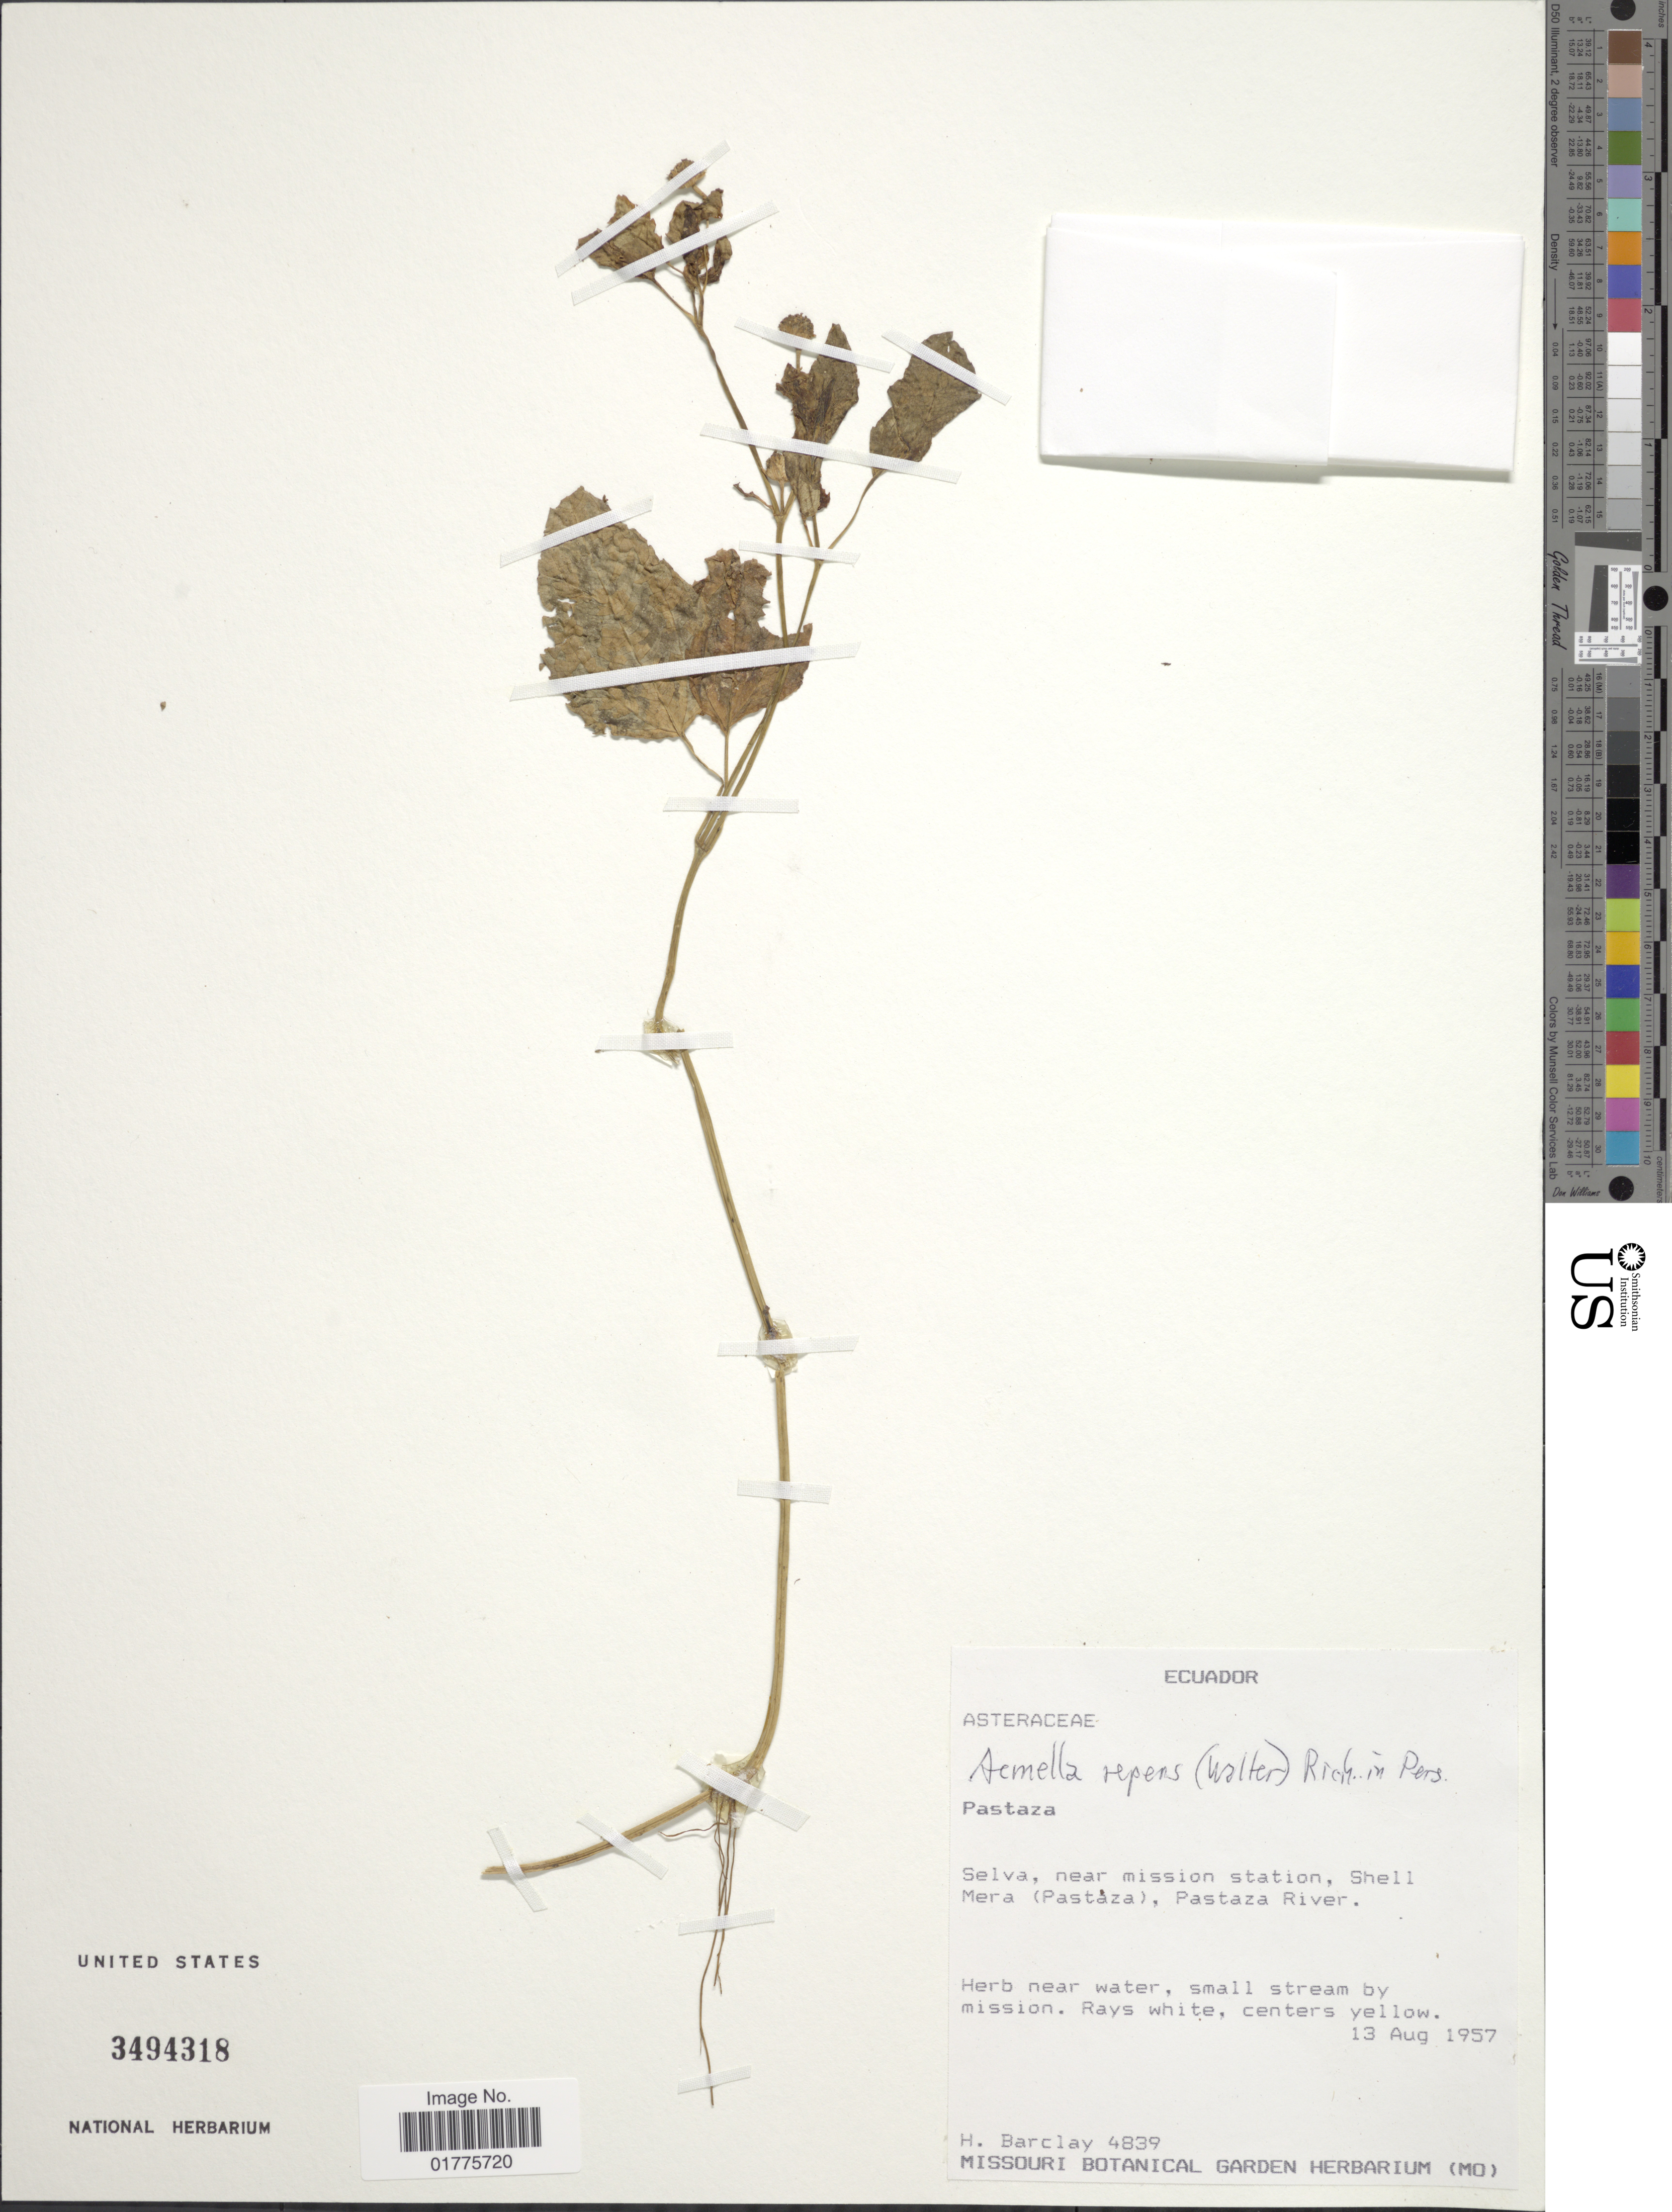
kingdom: Plantae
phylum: Tracheophyta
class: Magnoliopsida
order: Asterales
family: Asteraceae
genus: Acmella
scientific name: Acmella repens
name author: (Walter) Rich.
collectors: H. G. Barclay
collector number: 4839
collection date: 1957-08-13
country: Ecuador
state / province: Pastaza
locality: Selva, near mission station, Shell Mera (Pastáza), Pastaza River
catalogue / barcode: US 3494318